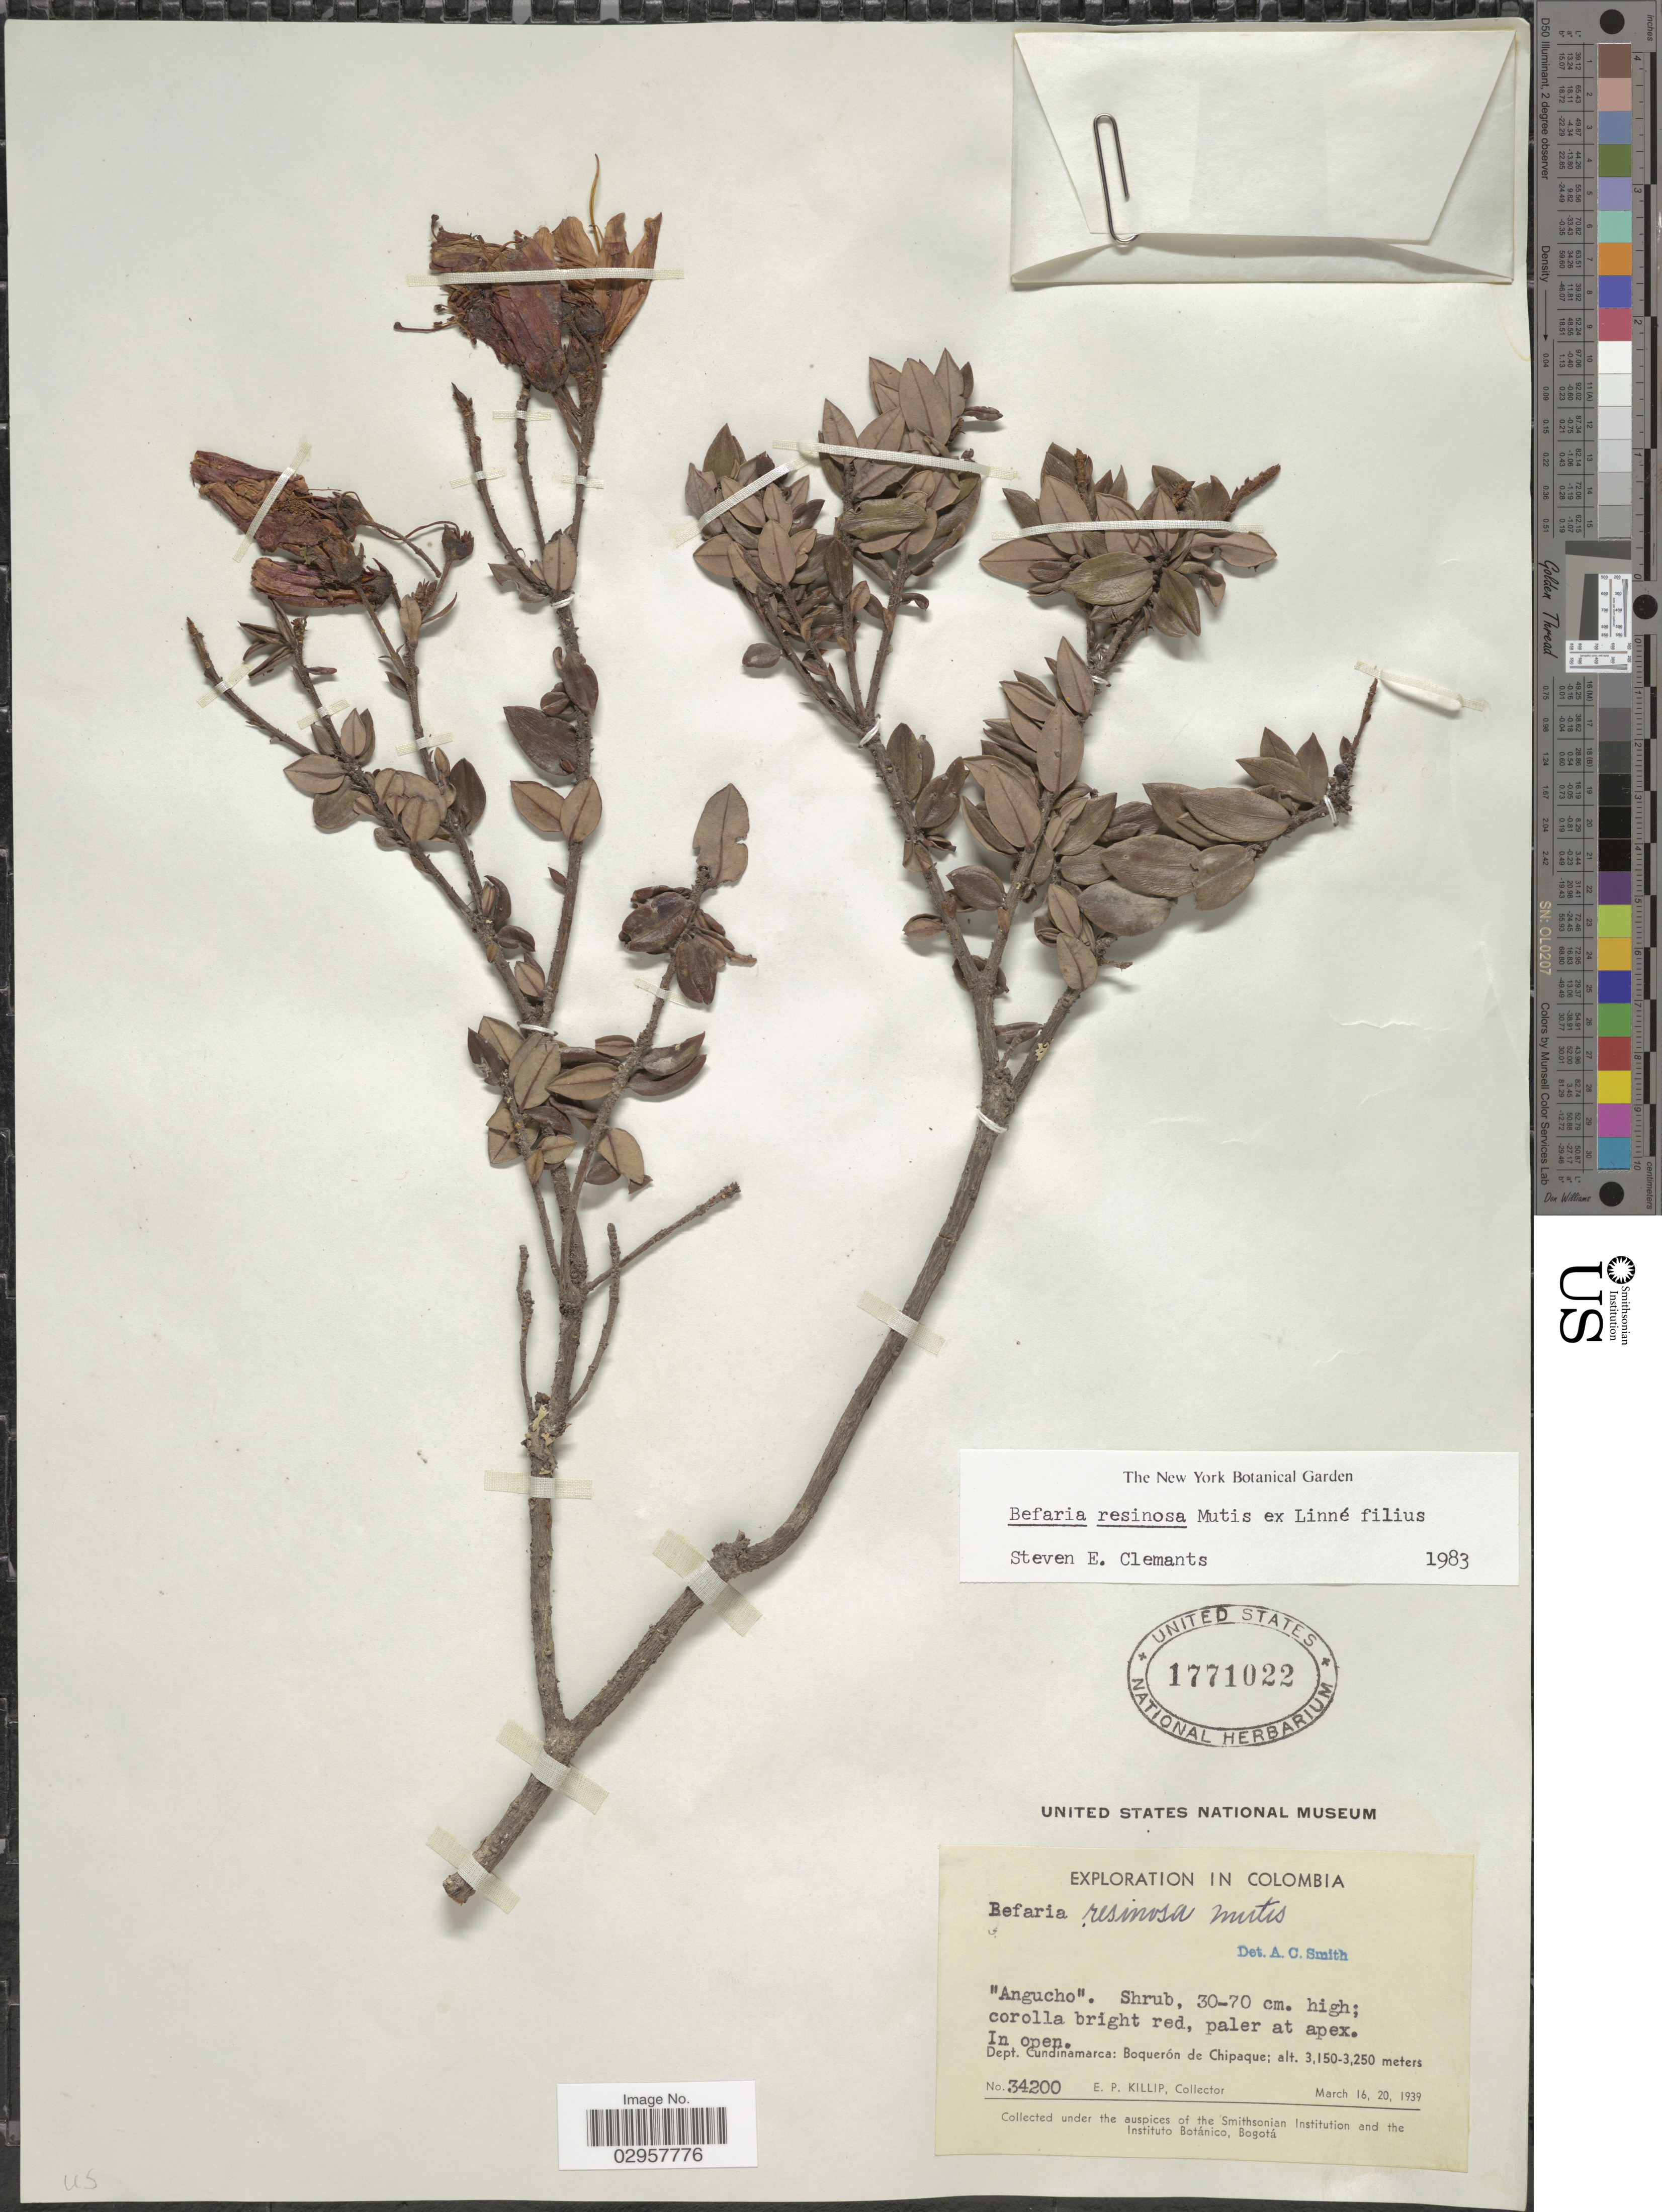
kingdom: Plantae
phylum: Tracheophyta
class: Magnoliopsida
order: Ericales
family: Ericaceae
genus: Befaria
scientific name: Befaria resinosa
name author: Mutis ex L. f.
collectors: E. P. Killip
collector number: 34200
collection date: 1939-03-16/1939-03-20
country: Colombia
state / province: Cundinamarca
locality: Dept. Cundinamarca: Boquerón de Chipaque.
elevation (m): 3150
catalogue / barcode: US 1771022